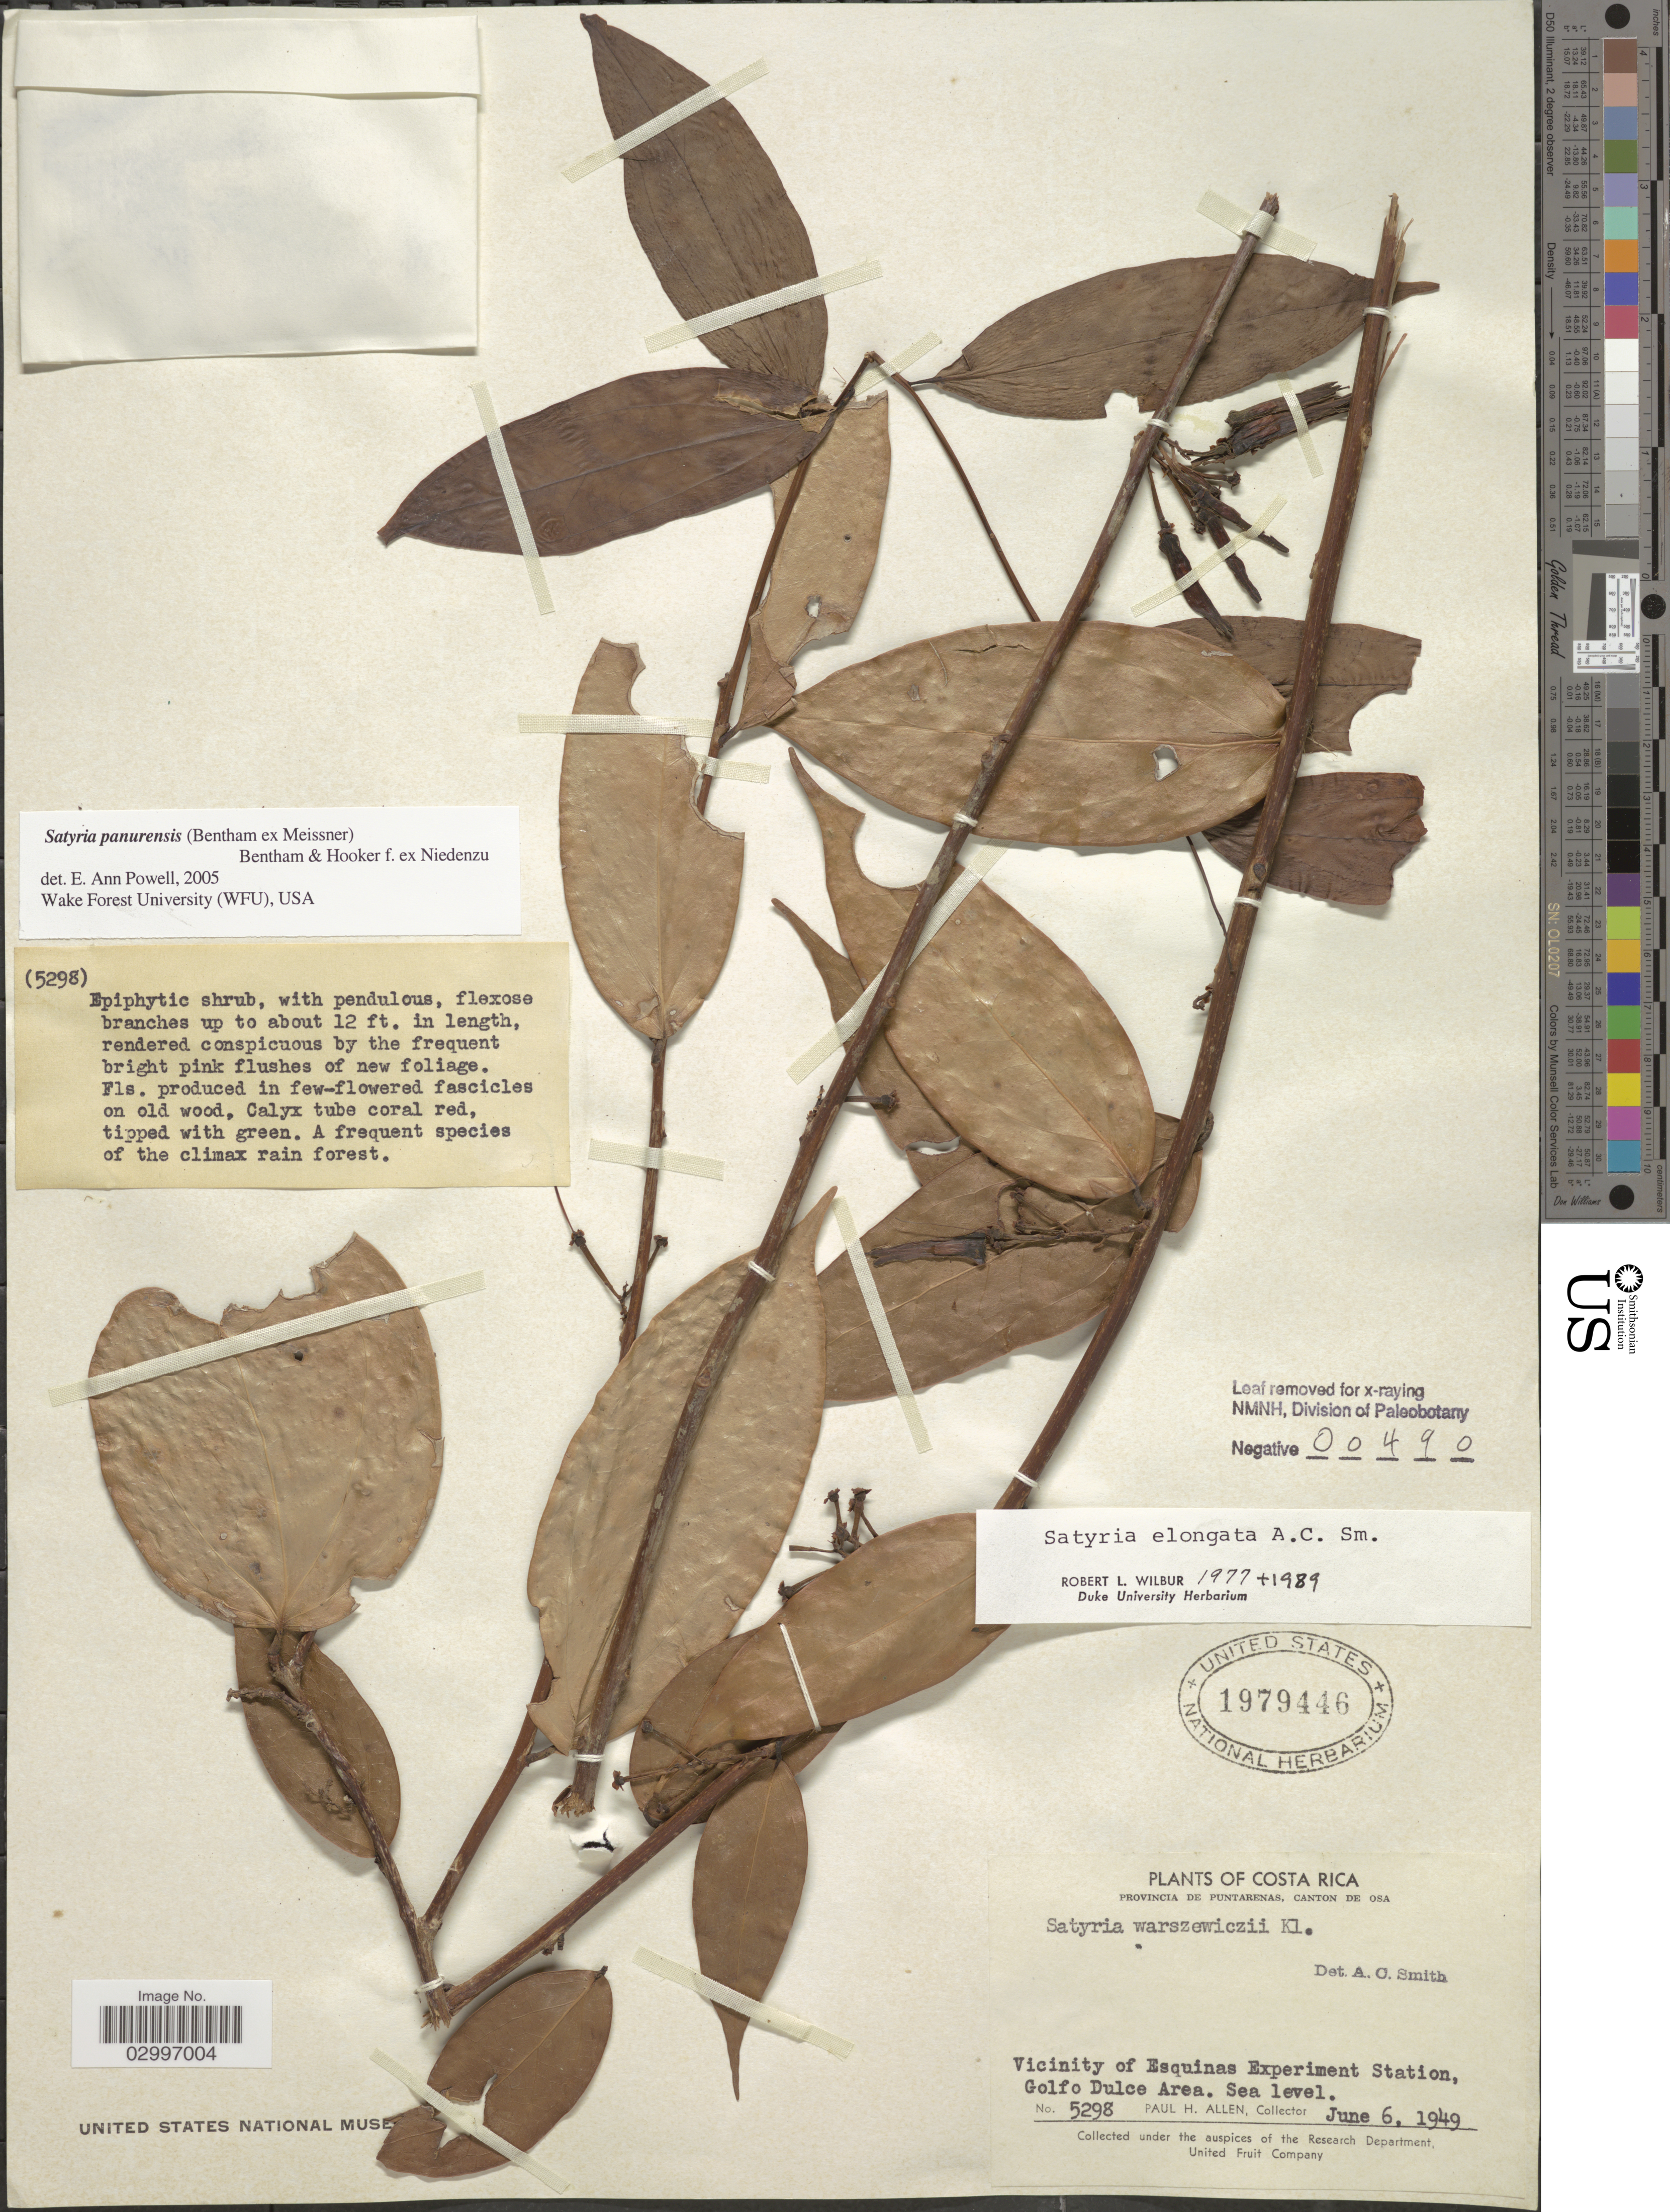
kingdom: Plantae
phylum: Tracheophyta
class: Magnoliopsida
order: Ericales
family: Ericaceae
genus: Satyria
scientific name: Satyria panurensis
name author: (Benth. ex Meisn.) Benth. & Hook. f. ex Nied.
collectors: P. H. Allen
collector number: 5298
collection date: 1949-06-06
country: Costa Rica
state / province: Puntarenas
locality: Canton de Osa. Vicinity of Esquinas Experiment Station, Golfo Dulce Area.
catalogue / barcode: US 1979446